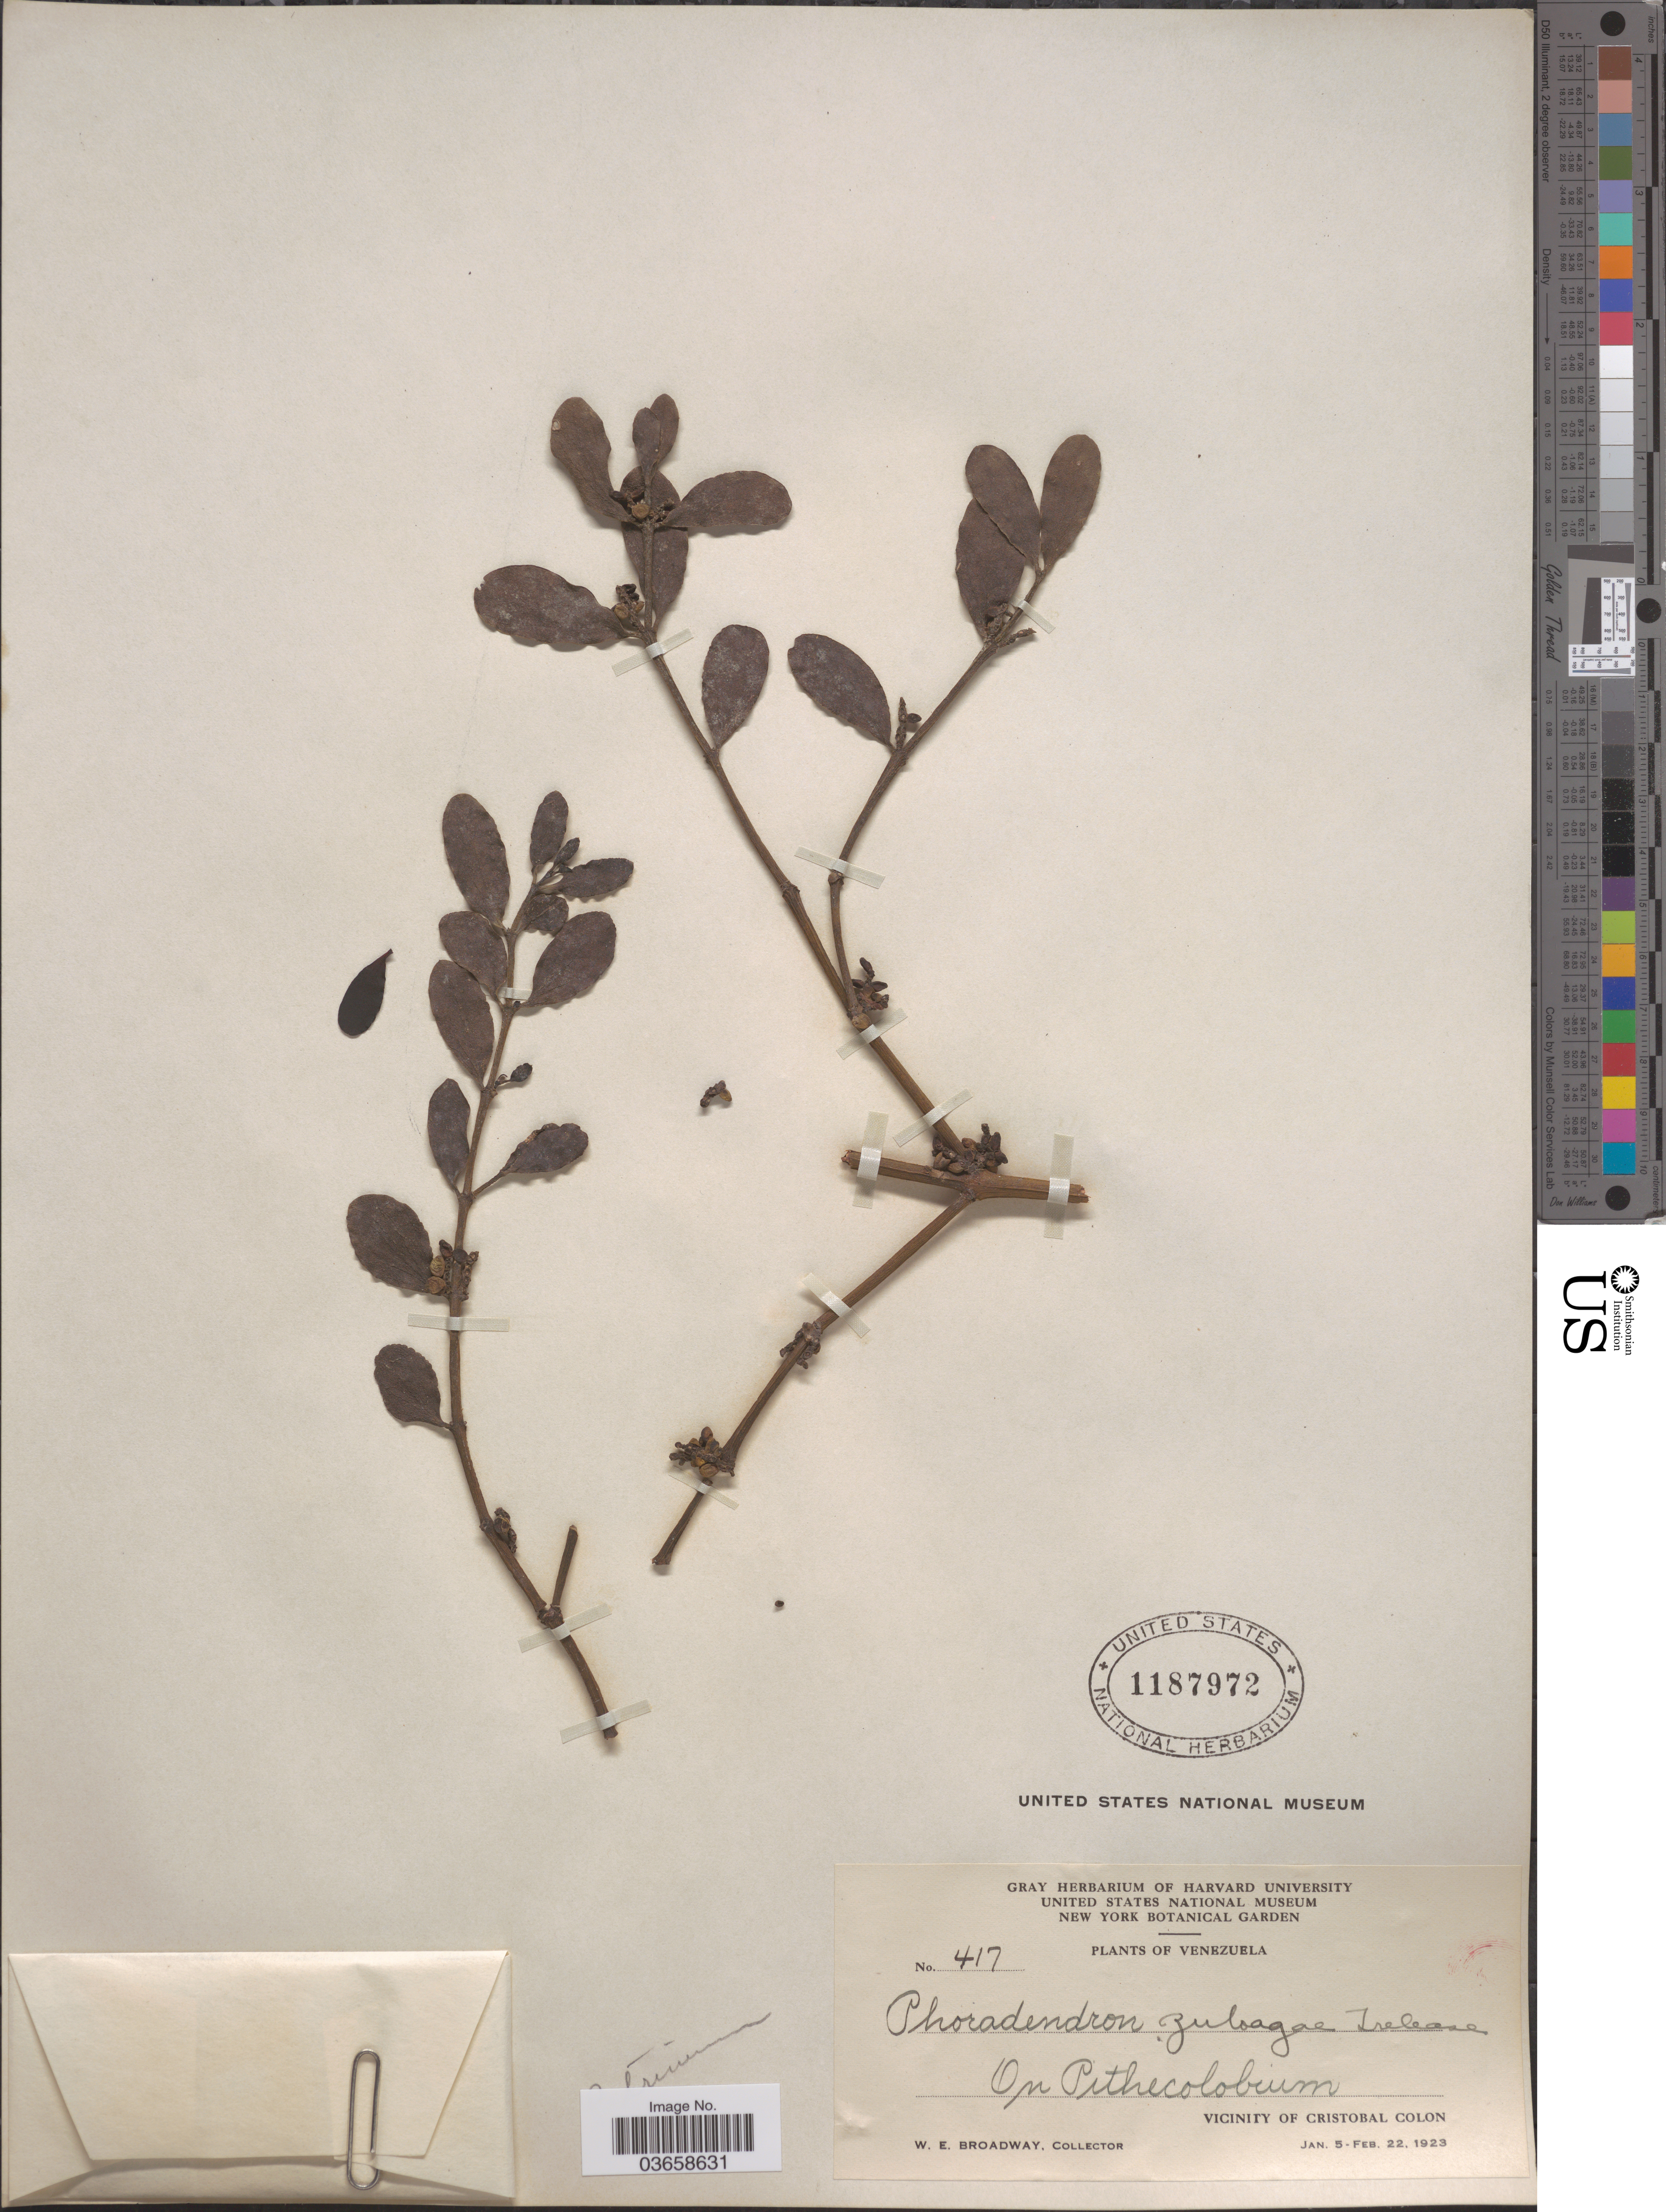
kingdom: Plantae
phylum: Tracheophyta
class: Magnoliopsida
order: Santalales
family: Viscaceae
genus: Phoradendron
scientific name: Phoradendron trinervium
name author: (Lam.) Griseb.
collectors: W. E. Broadway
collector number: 417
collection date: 1923-01-05/1923-02-22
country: Venezuela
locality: Vicinity of Cristobal Colon.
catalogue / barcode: US 1187972